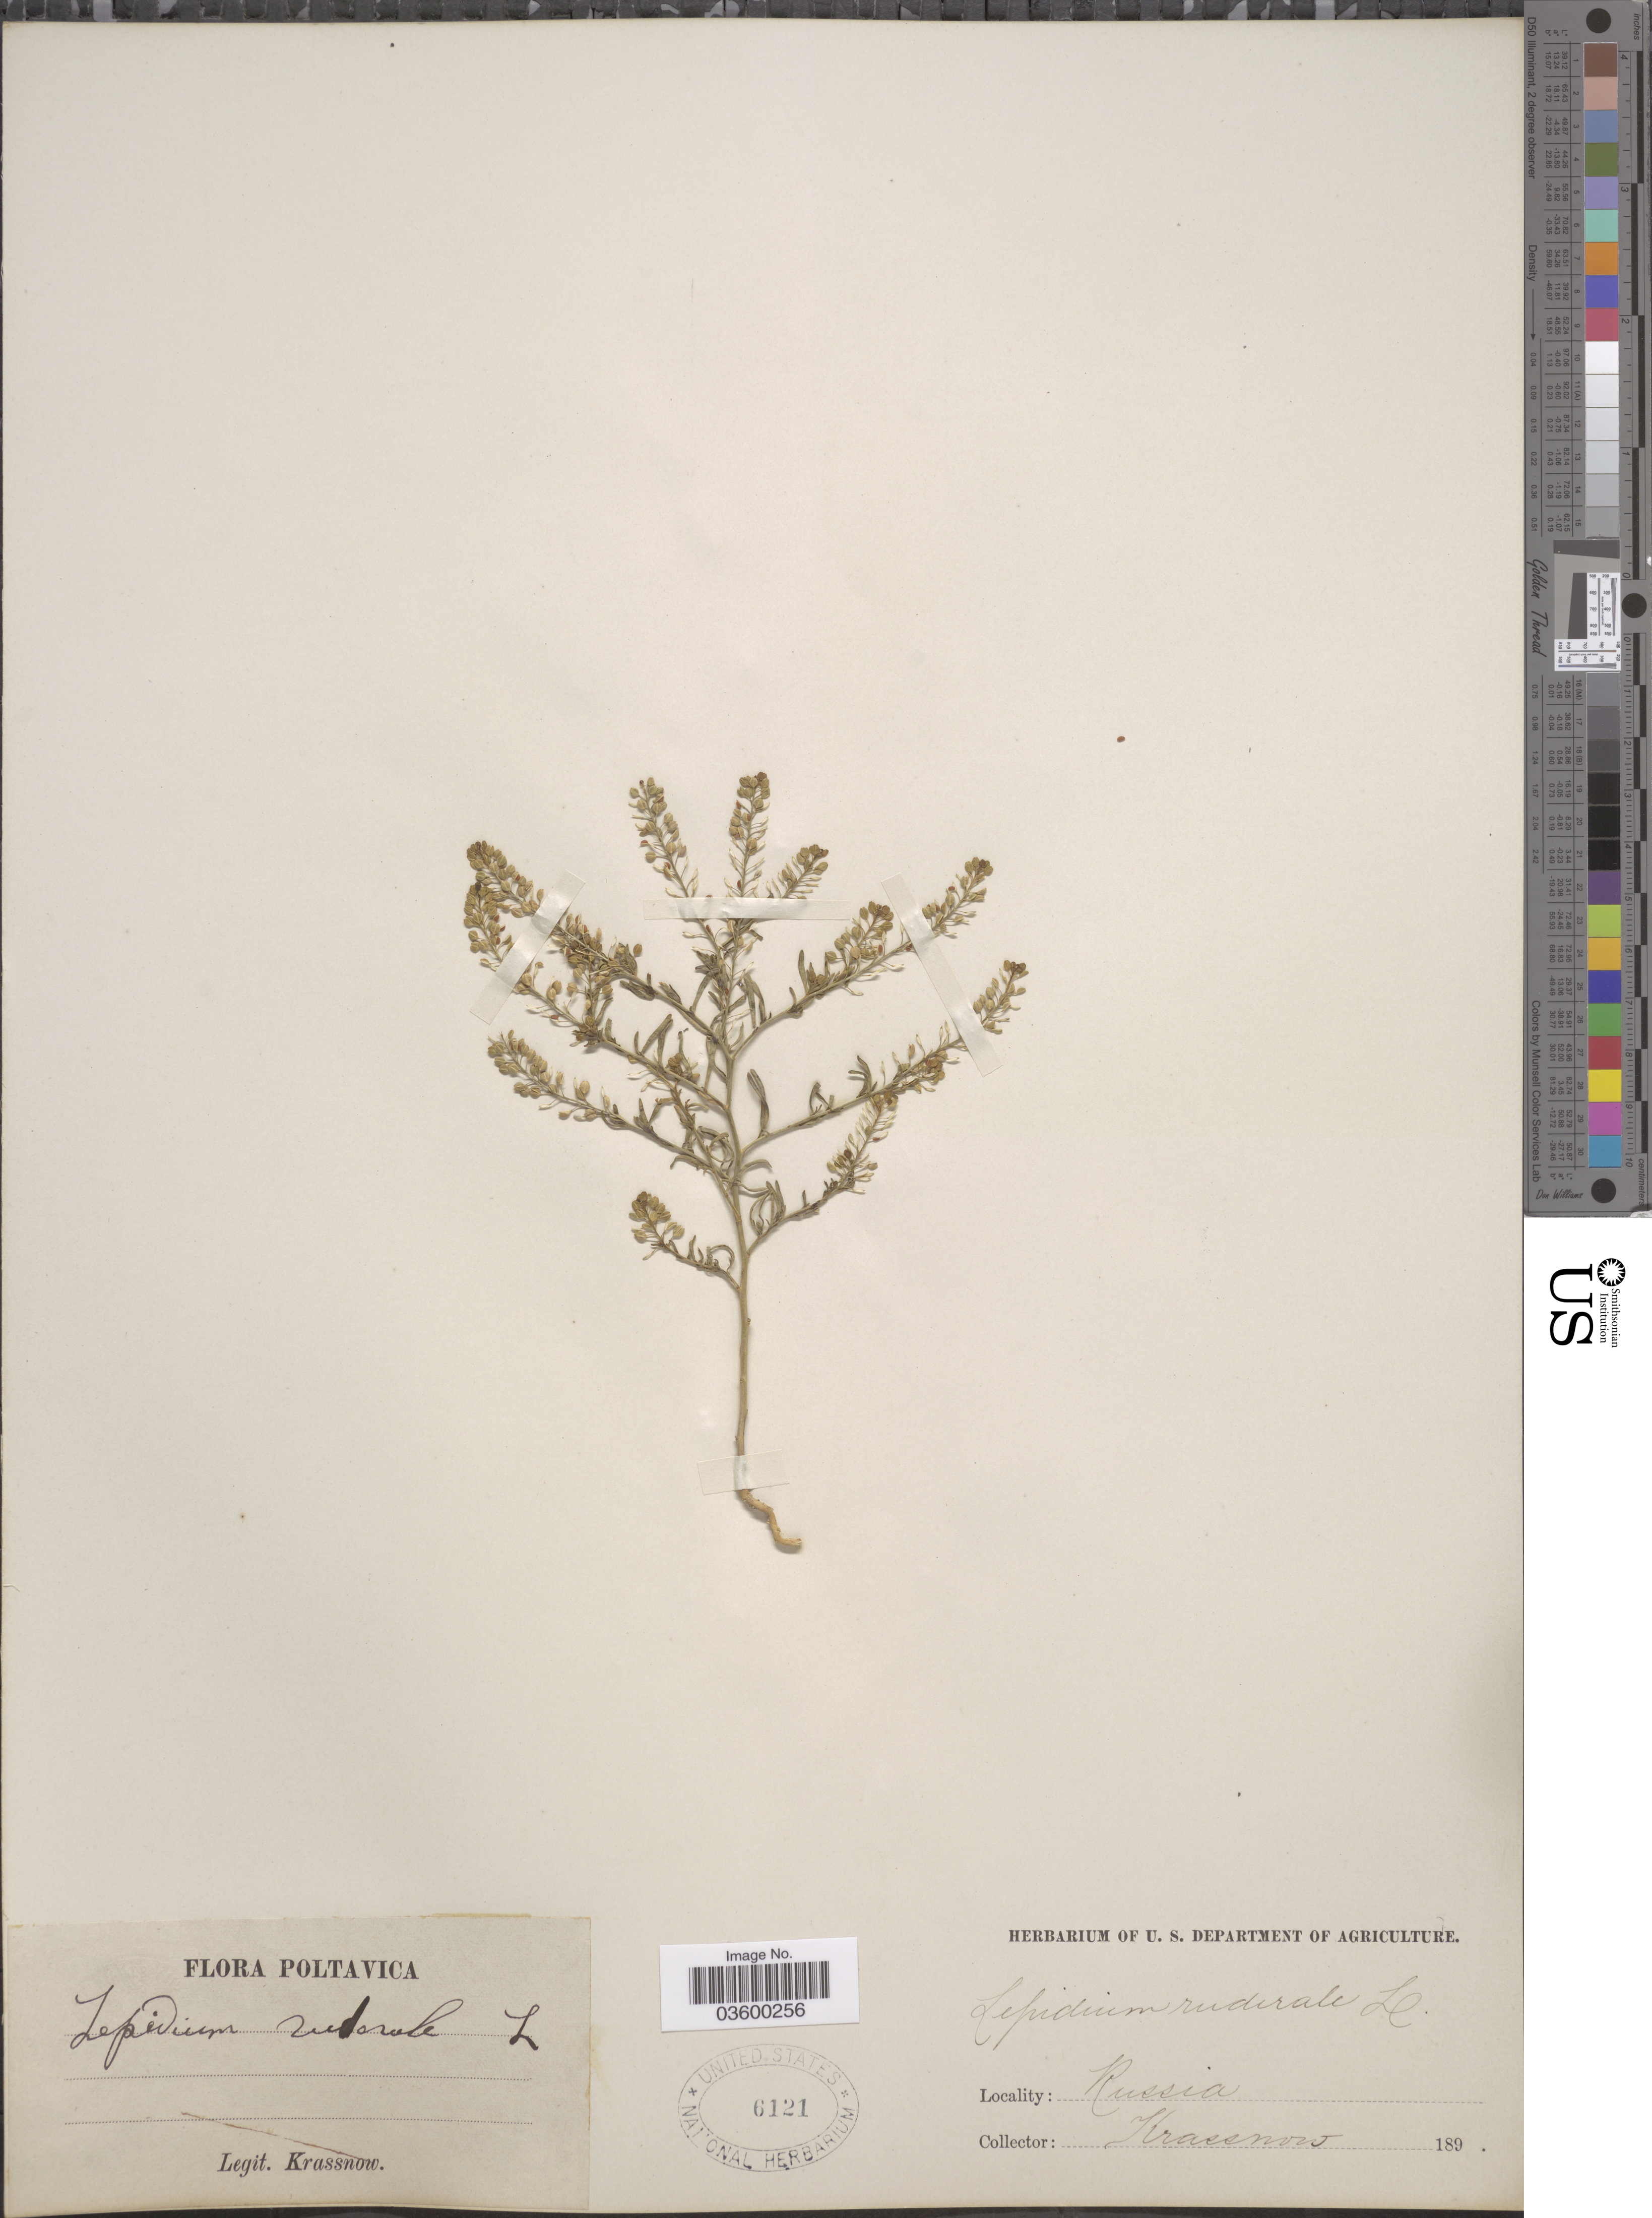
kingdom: Plantae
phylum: Tracheophyta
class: Magnoliopsida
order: Brassicales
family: Brassicaceae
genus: Lepidium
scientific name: Lepidium ruderale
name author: Burm. f.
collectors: -. Krassnow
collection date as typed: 189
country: Ukraine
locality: Poltavica.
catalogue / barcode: US 6121